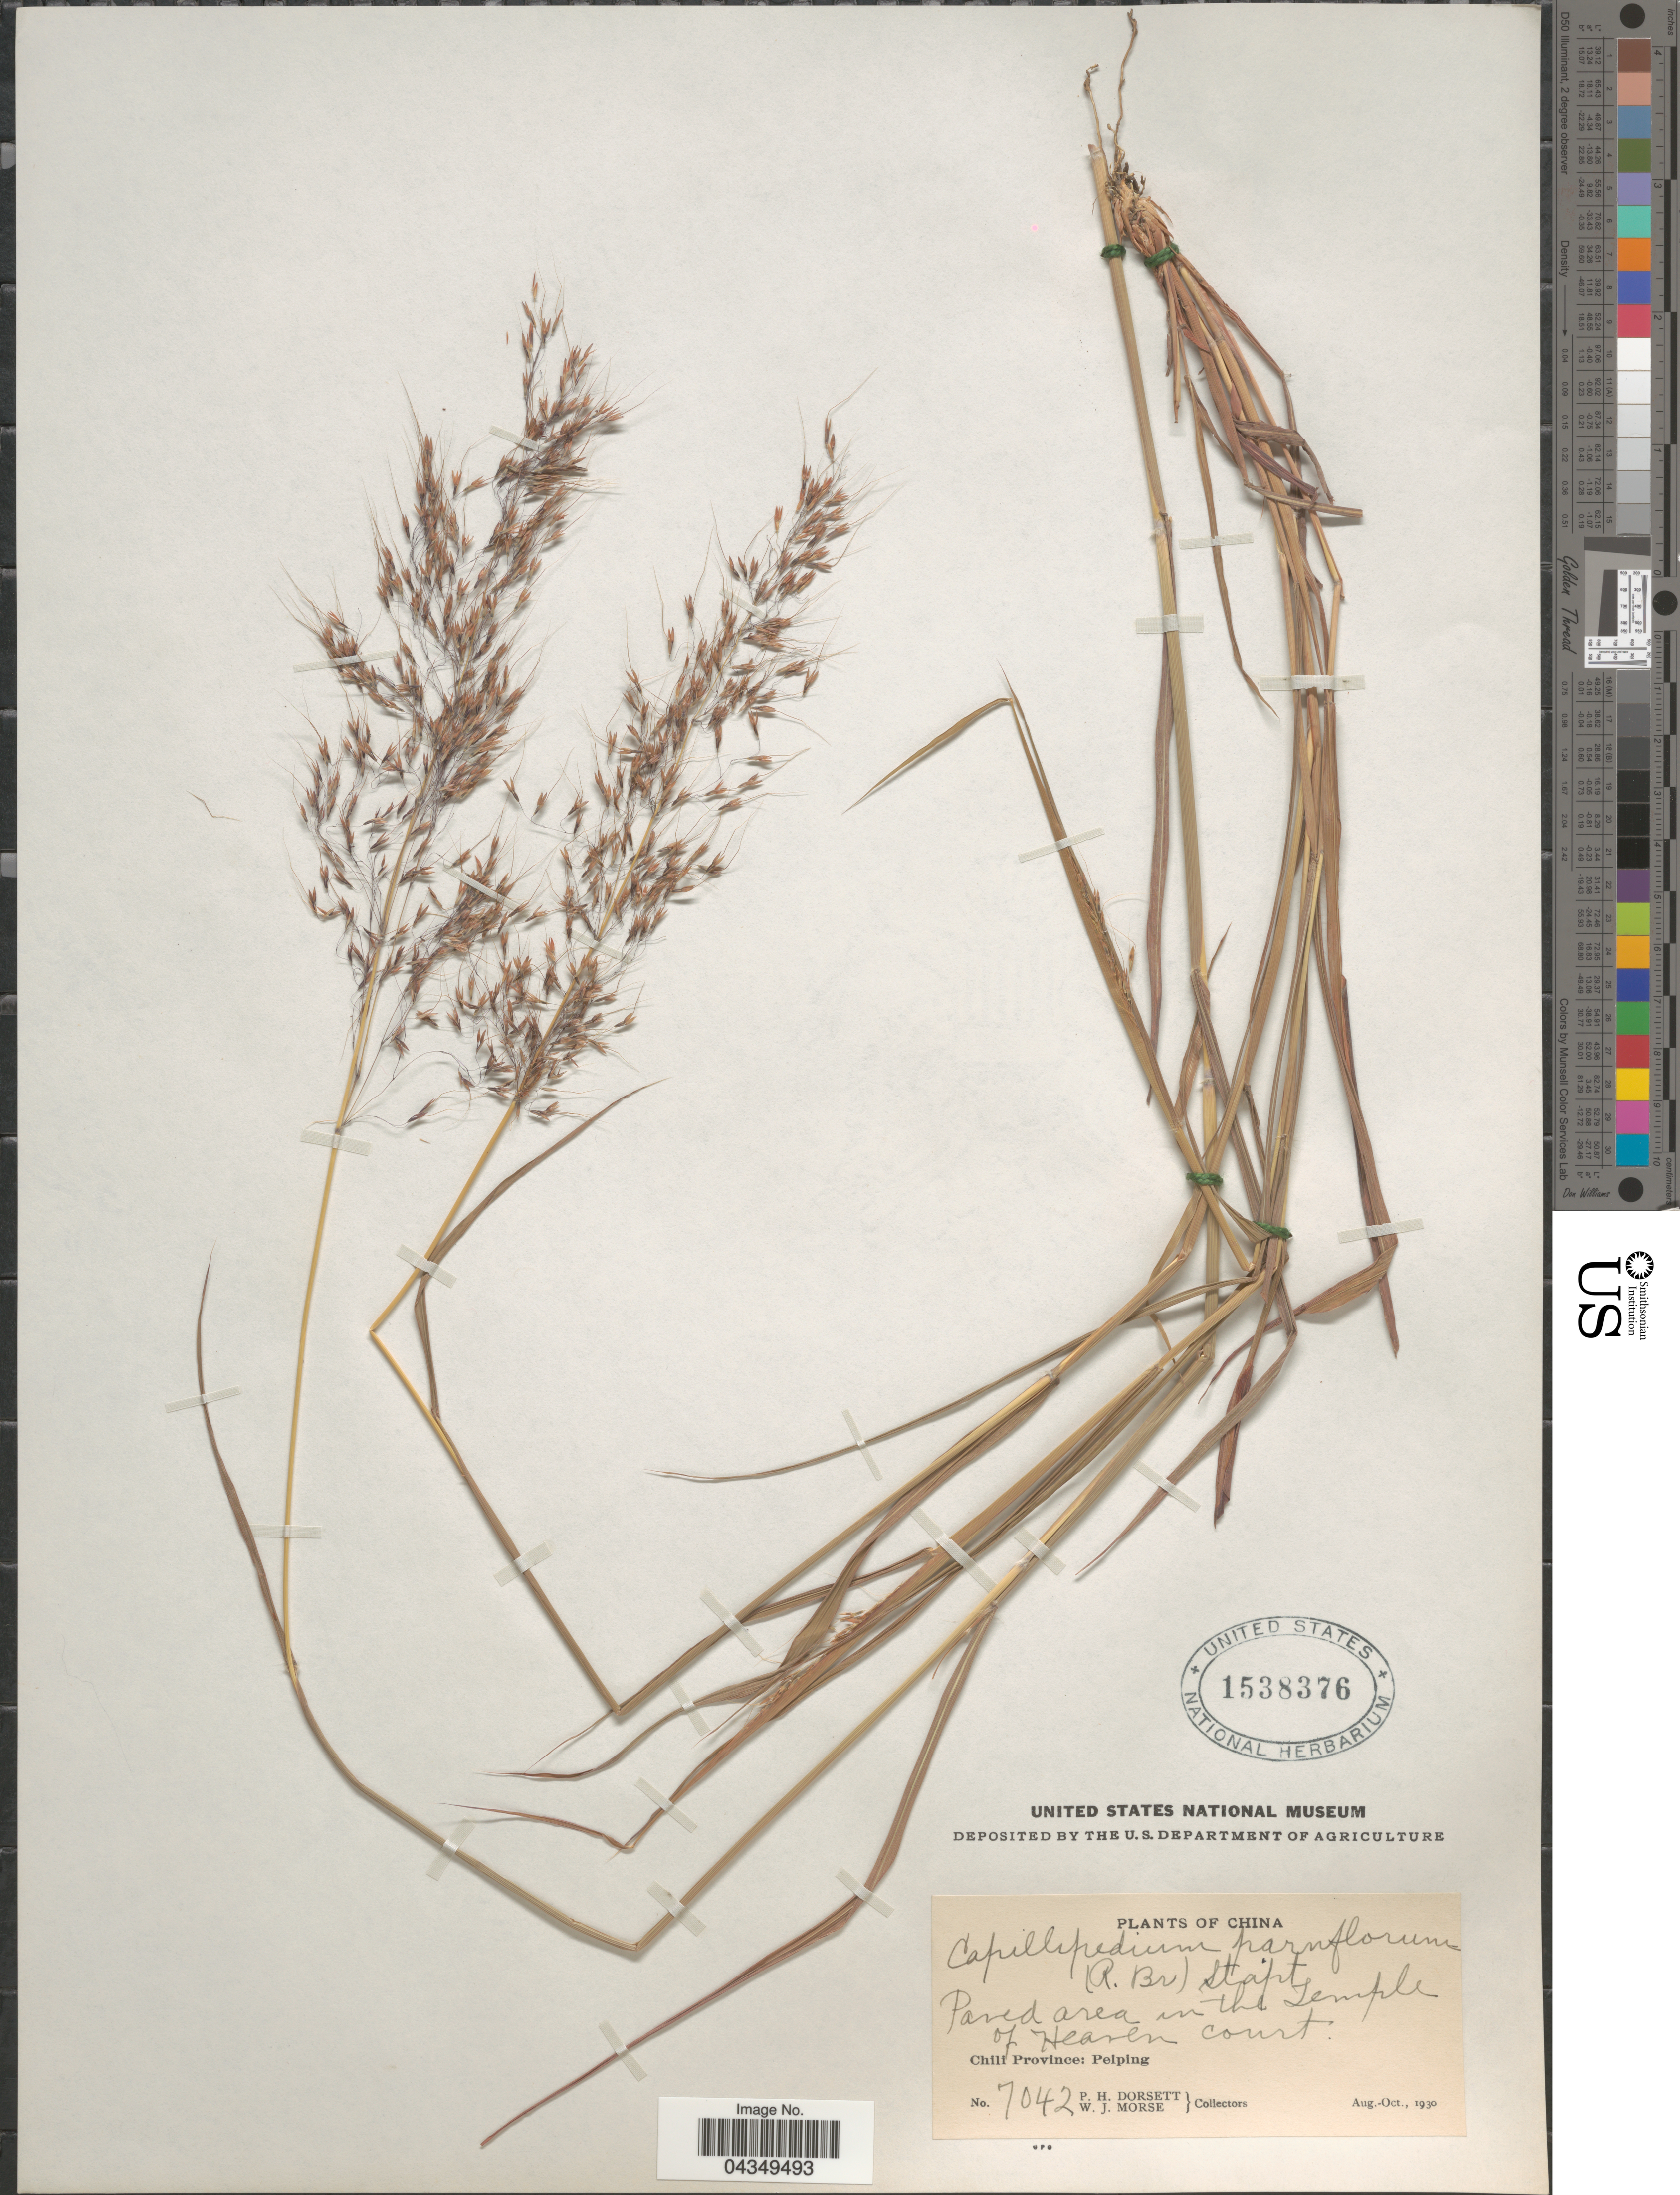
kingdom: Plantae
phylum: Tracheophyta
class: Liliopsida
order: Poales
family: Poaceae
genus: Capillipedium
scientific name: Capillipedium parviflorum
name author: (R. Br.) Stapf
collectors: P. H. Dorsett & W. J. Morse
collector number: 7042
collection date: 1930-08/1930-10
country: China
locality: Paved area in the Temple of Heaven court. Chili Province: Peiping.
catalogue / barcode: US 1538376